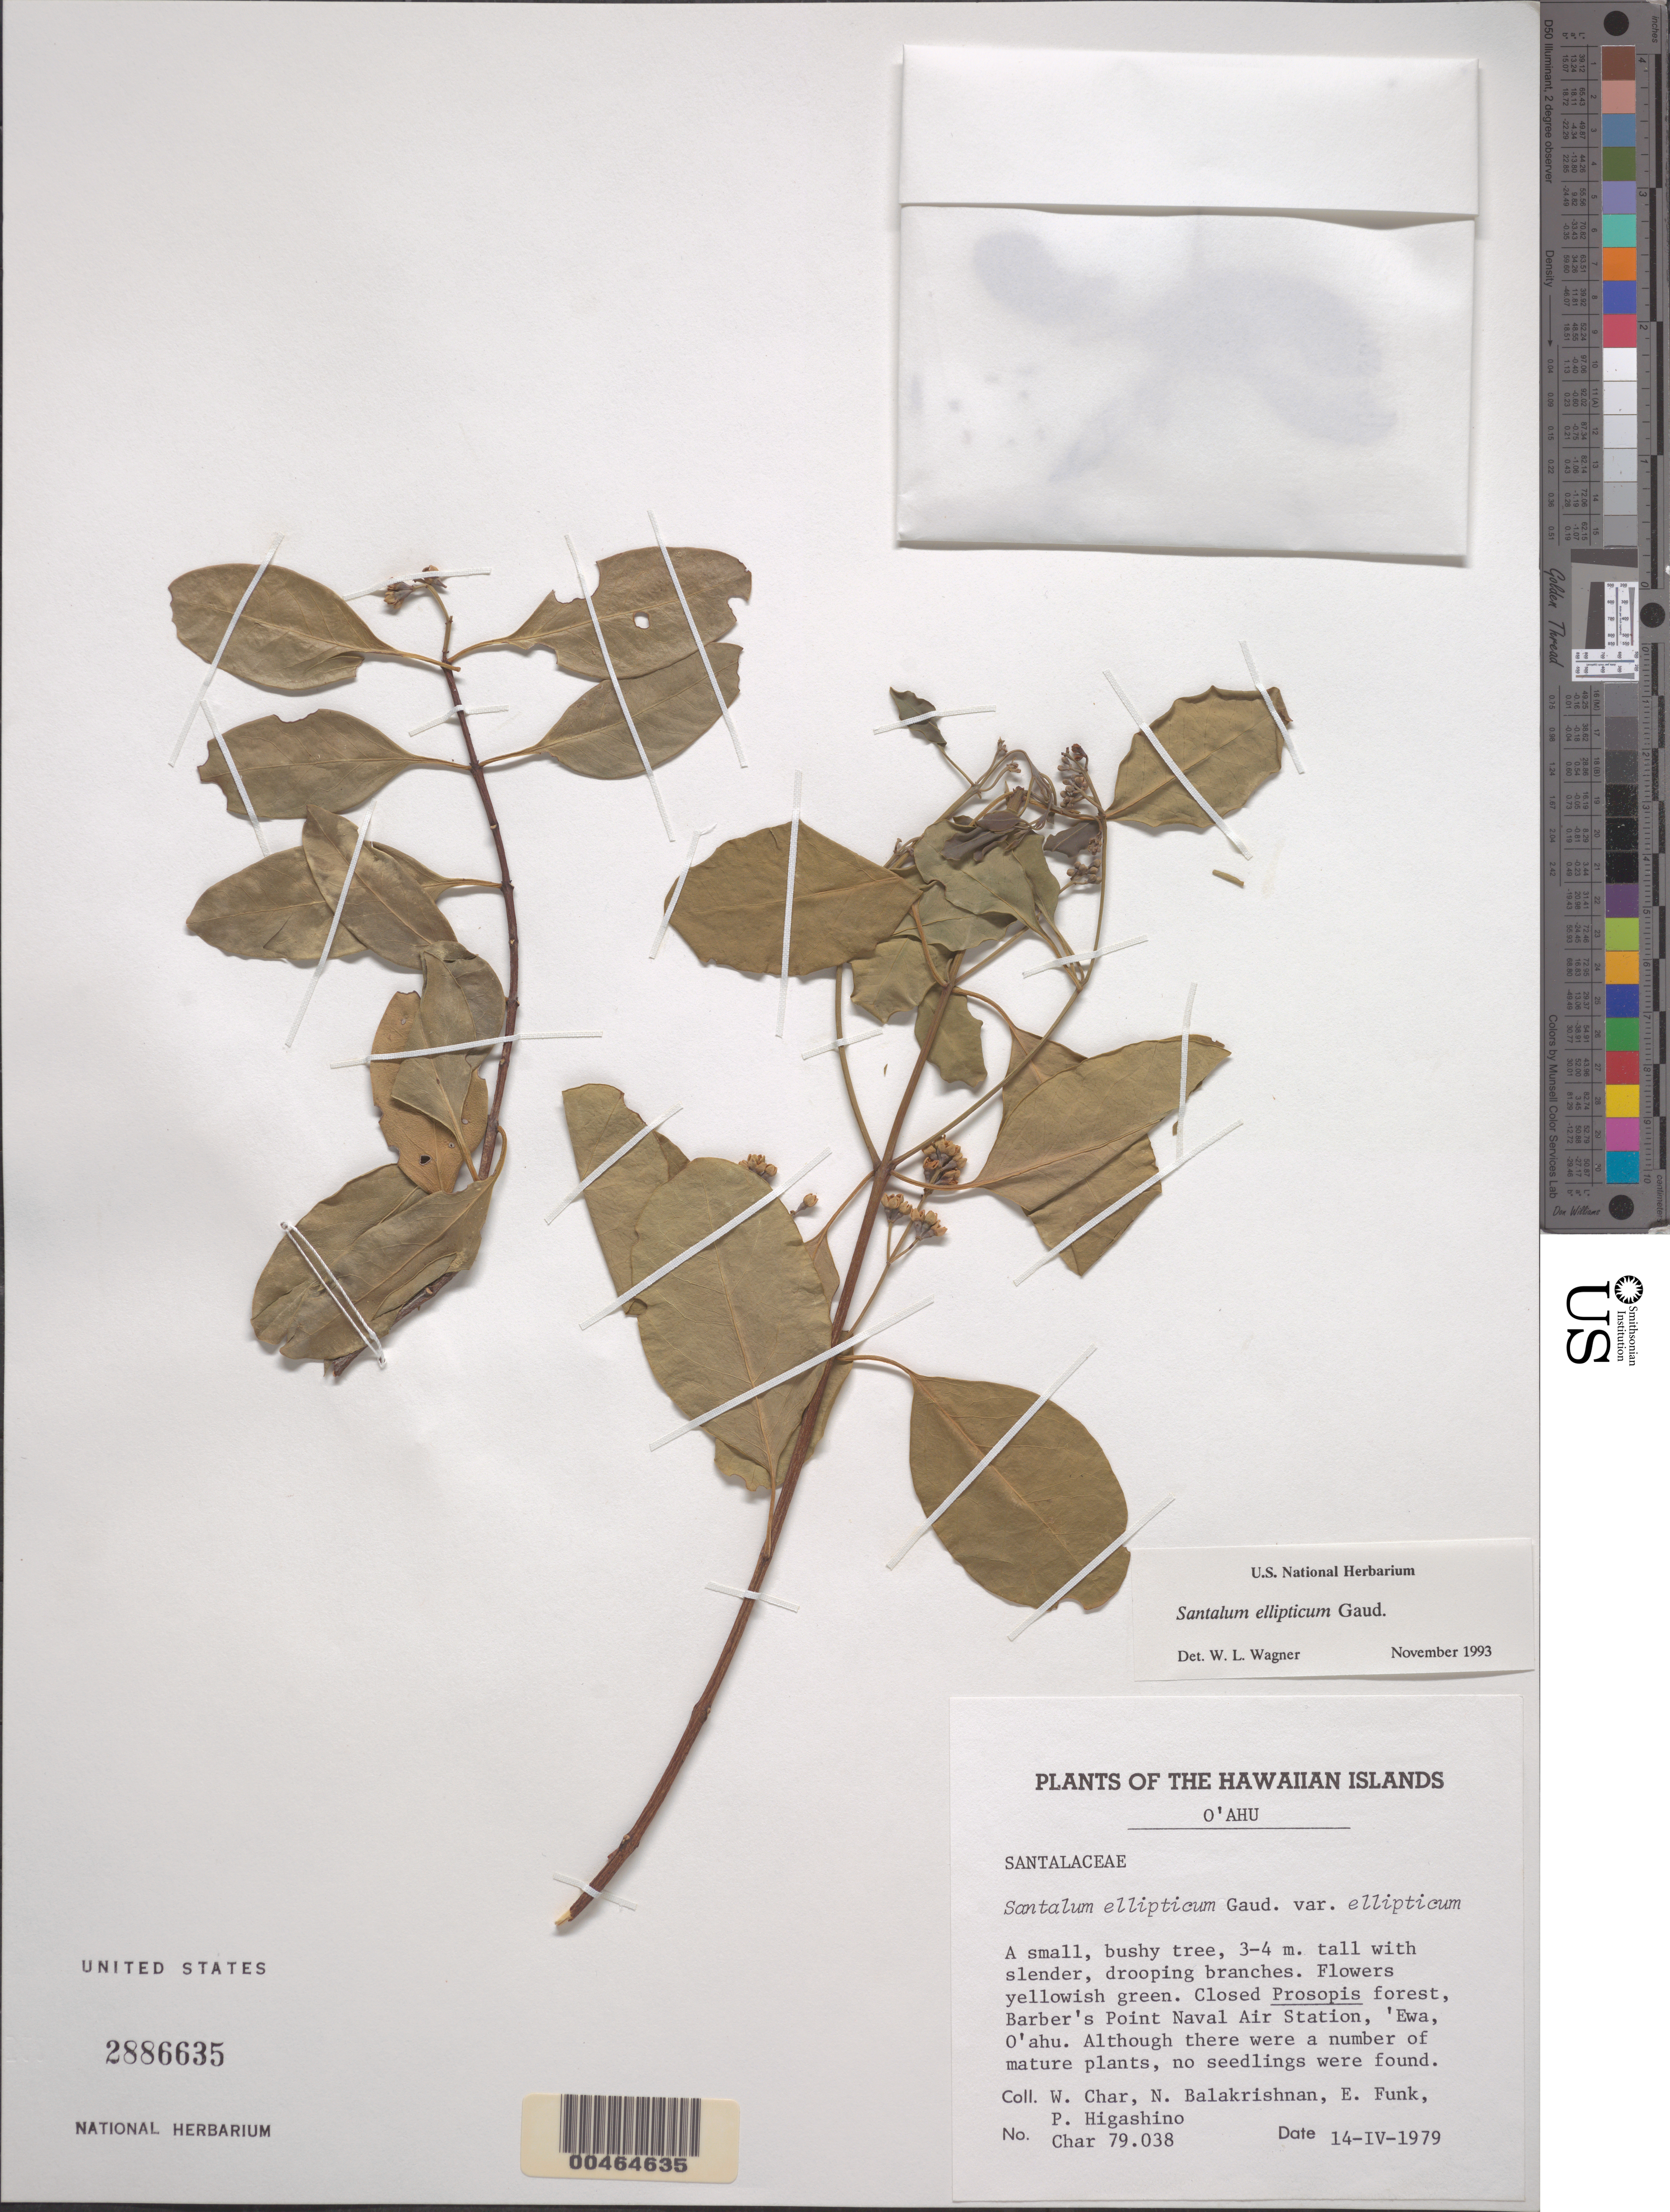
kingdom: Plantae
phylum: Tracheophyta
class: Magnoliopsida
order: Santalales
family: Santalaceae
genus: Santalum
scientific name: Santalum ellipticum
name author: Gaudich.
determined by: Wagner, W. L., (BOT), Smithsonian Institution - National Museum of Natural History (UNITED STATES)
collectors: W. Char, N. Balakrishnan, E. Funk & P. Higashino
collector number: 79038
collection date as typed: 14 Apr 1979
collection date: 1979-04-14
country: United States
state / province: Hawaii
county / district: Honolulu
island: Oahu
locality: Barber's Point Naval Air Station, 'Ewa.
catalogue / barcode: US 2886635